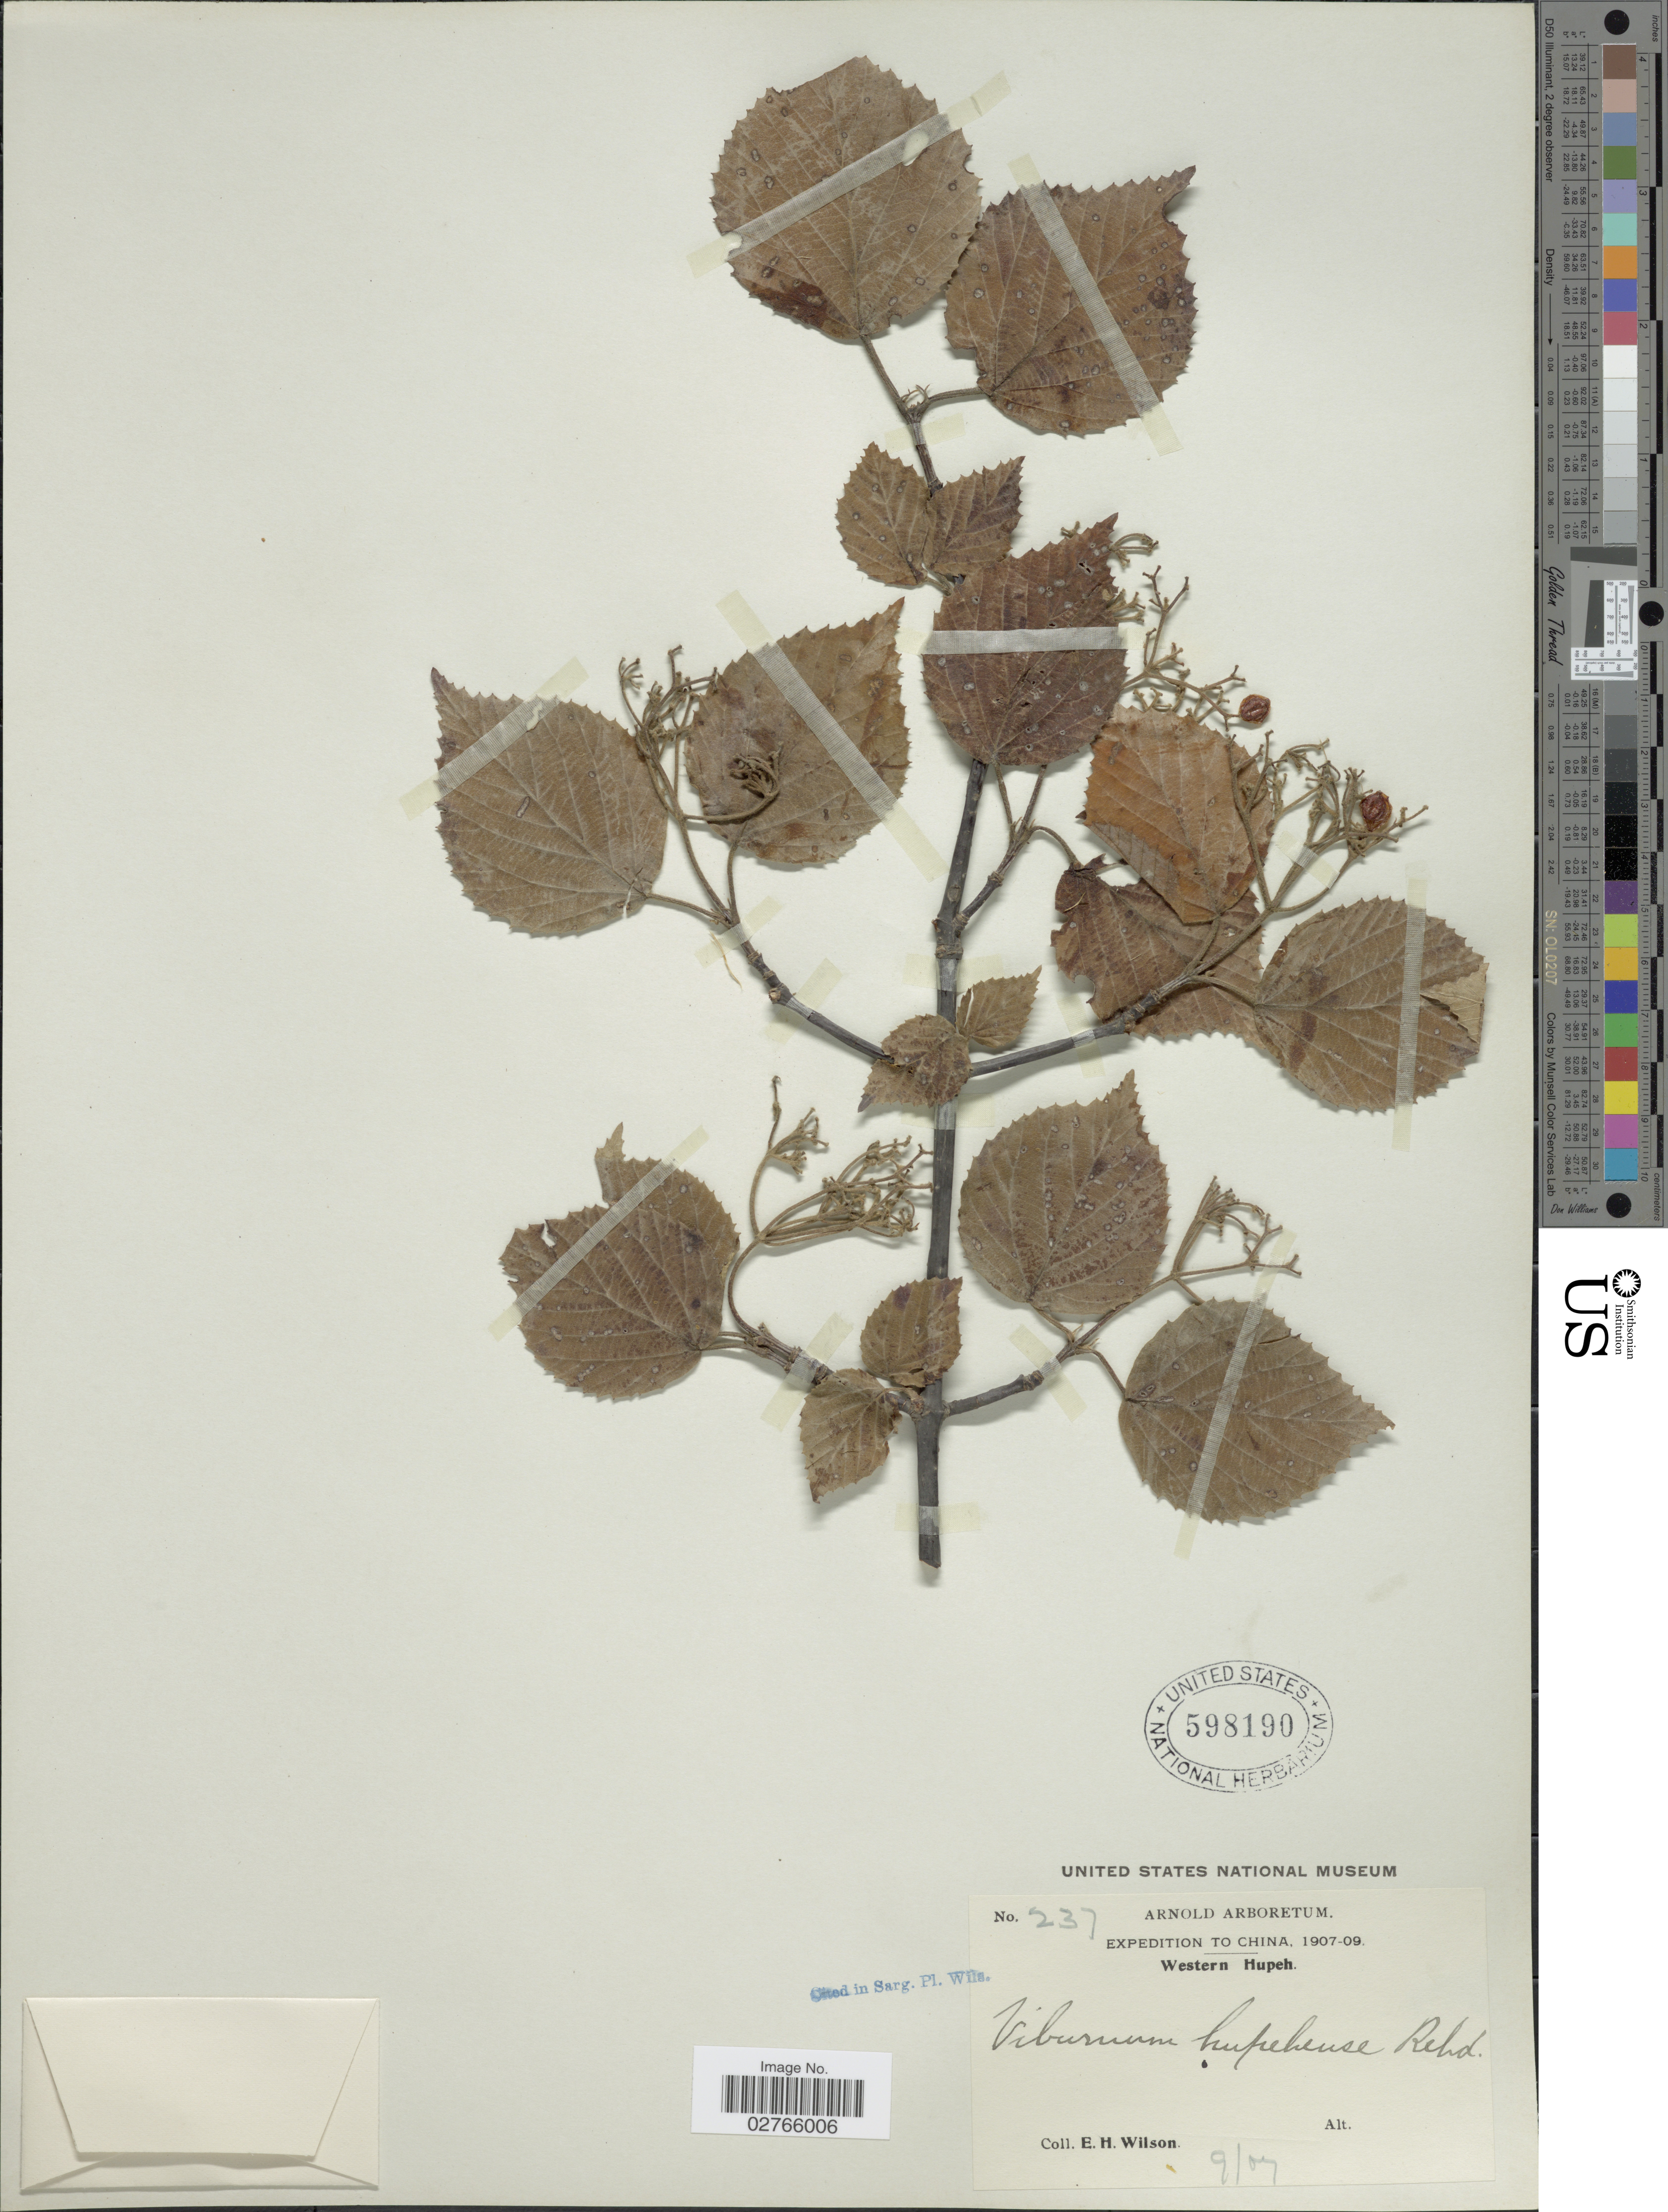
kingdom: Plantae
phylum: Tracheophyta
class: Magnoliopsida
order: Dipsacales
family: Viburnaceae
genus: Viburnum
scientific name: Viburnum hupehense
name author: Rehder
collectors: E. Wilson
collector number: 237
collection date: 1907-09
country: China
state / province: Hubei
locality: Western Hupeh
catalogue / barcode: US 598190